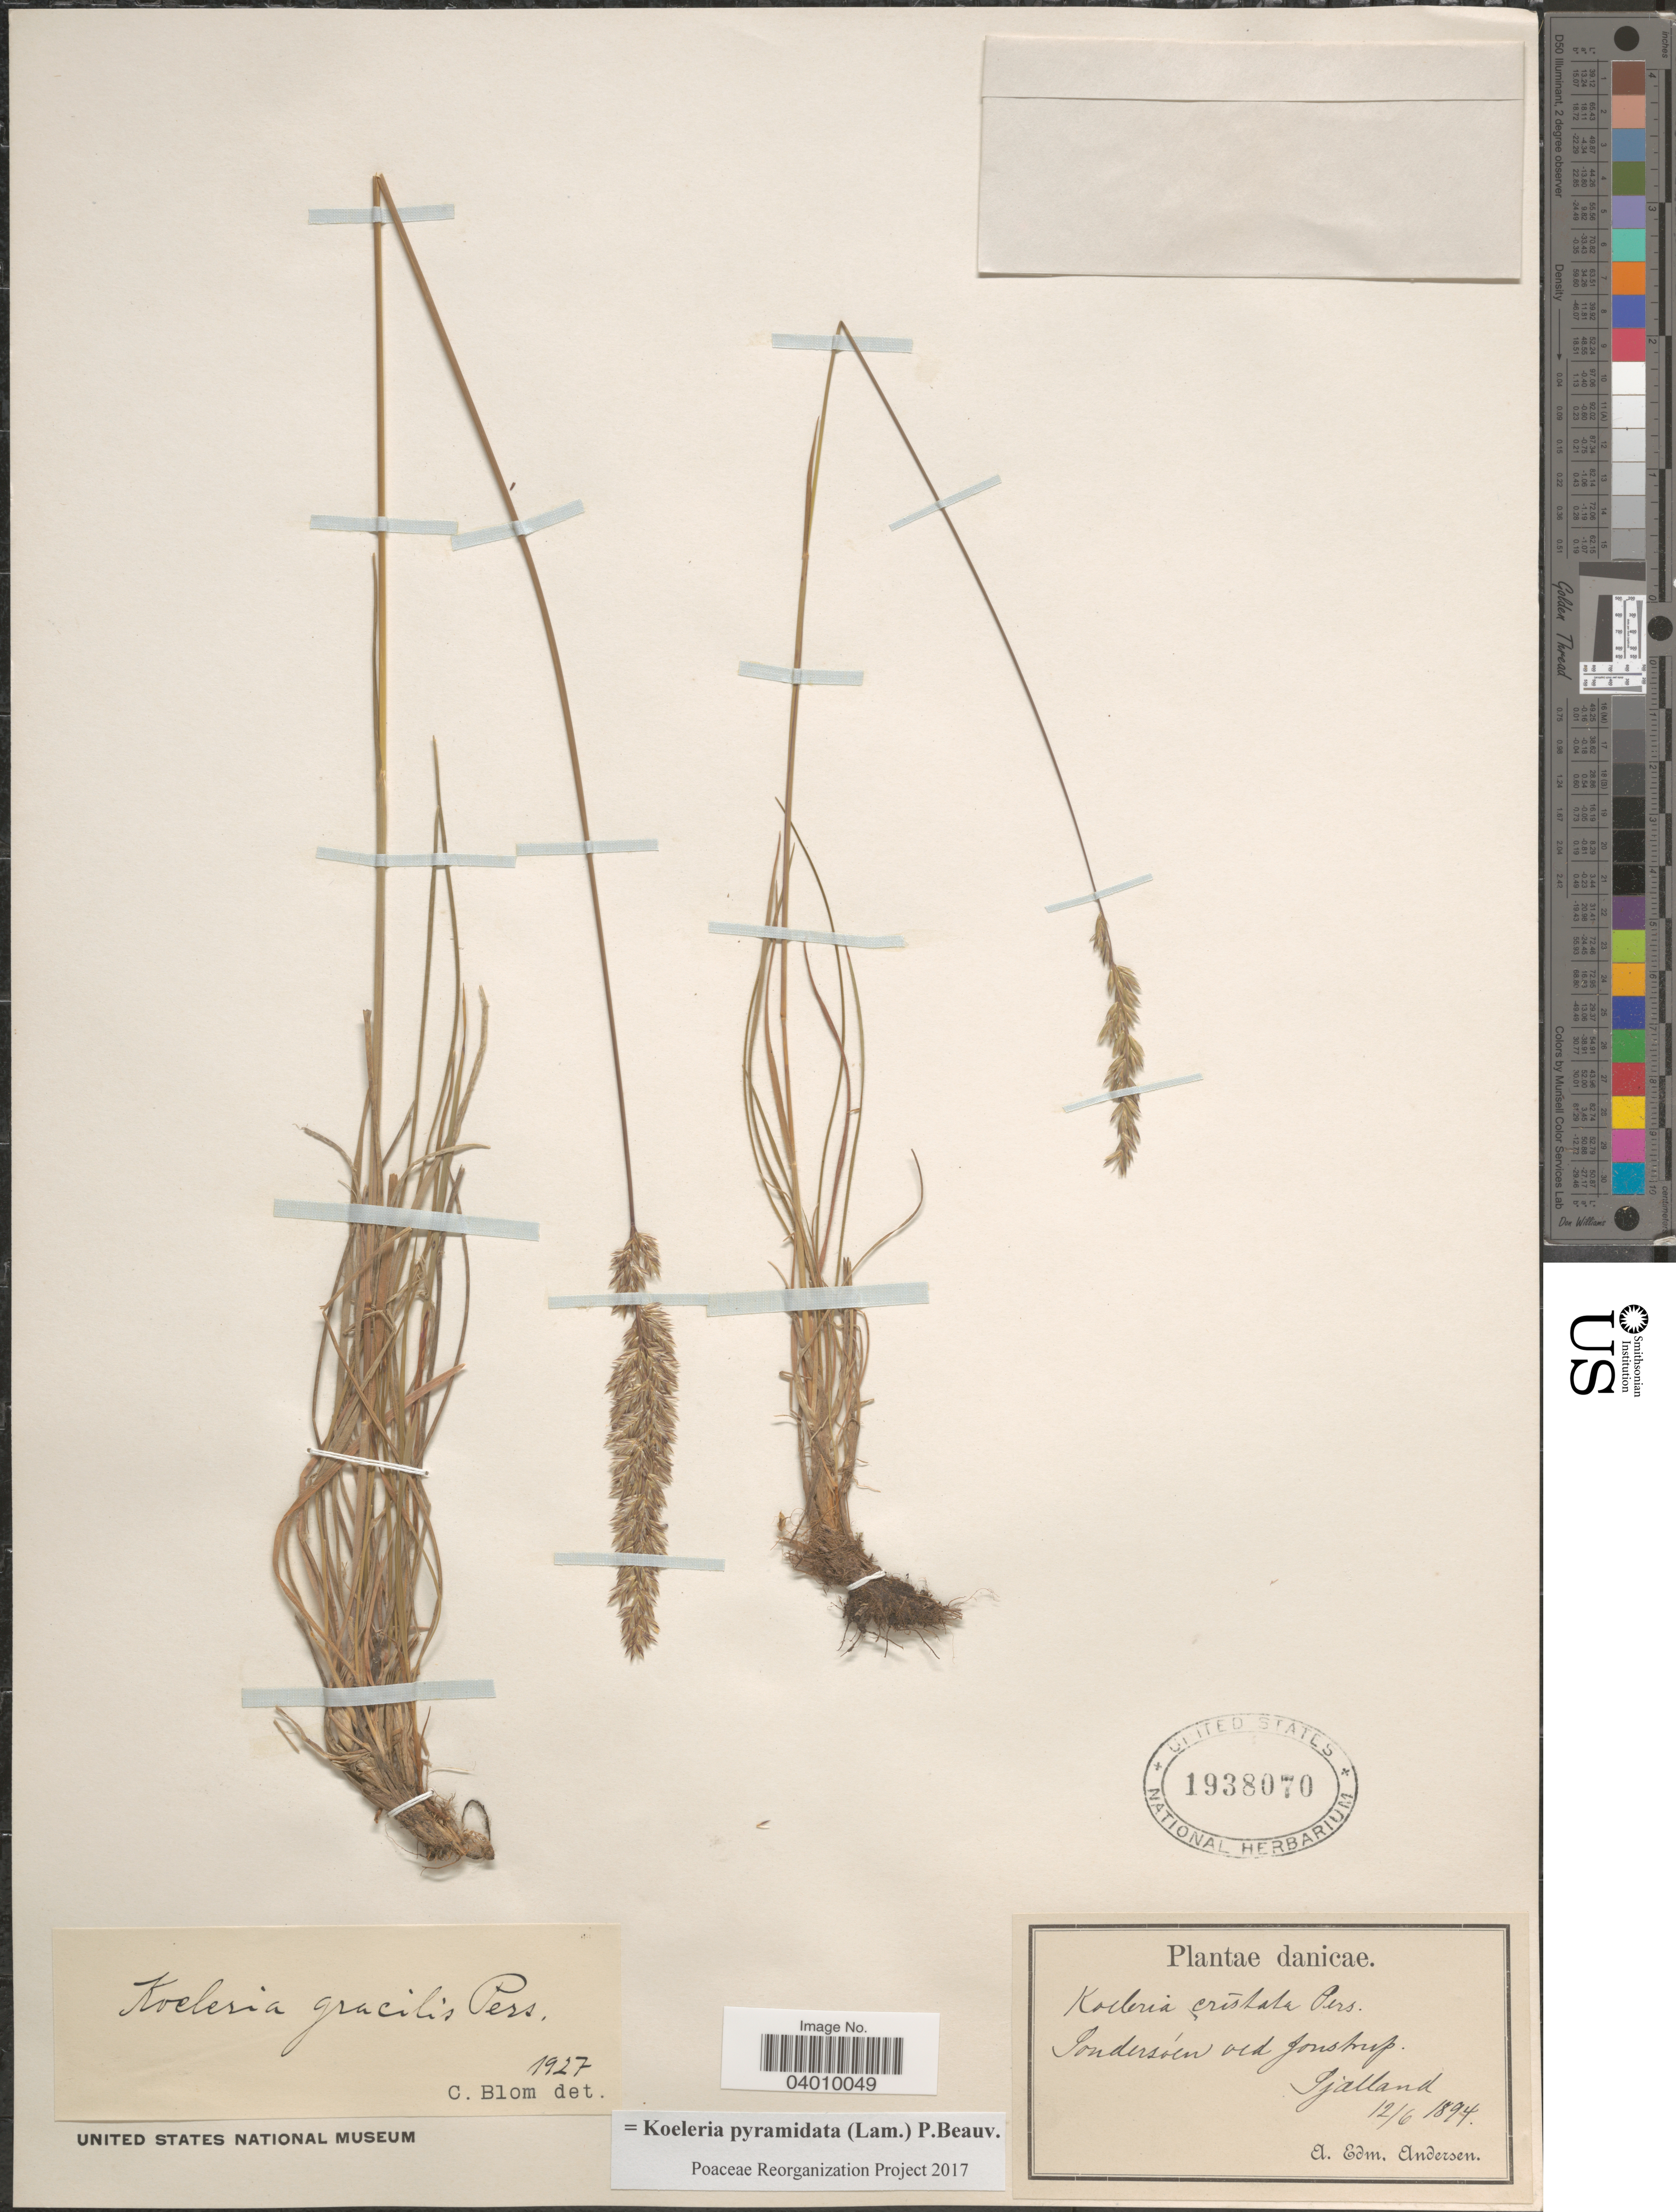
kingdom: Plantae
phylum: Tracheophyta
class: Liliopsida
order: Poales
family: Poaceae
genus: Koeleria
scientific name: Koeleria pyramidata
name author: (Lam.) P. Beauv.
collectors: A. Andersen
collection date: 1894-06-12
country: Denmark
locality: Danicae. Sondersóen ved Jonstrup. Sjalland.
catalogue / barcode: US 1938070